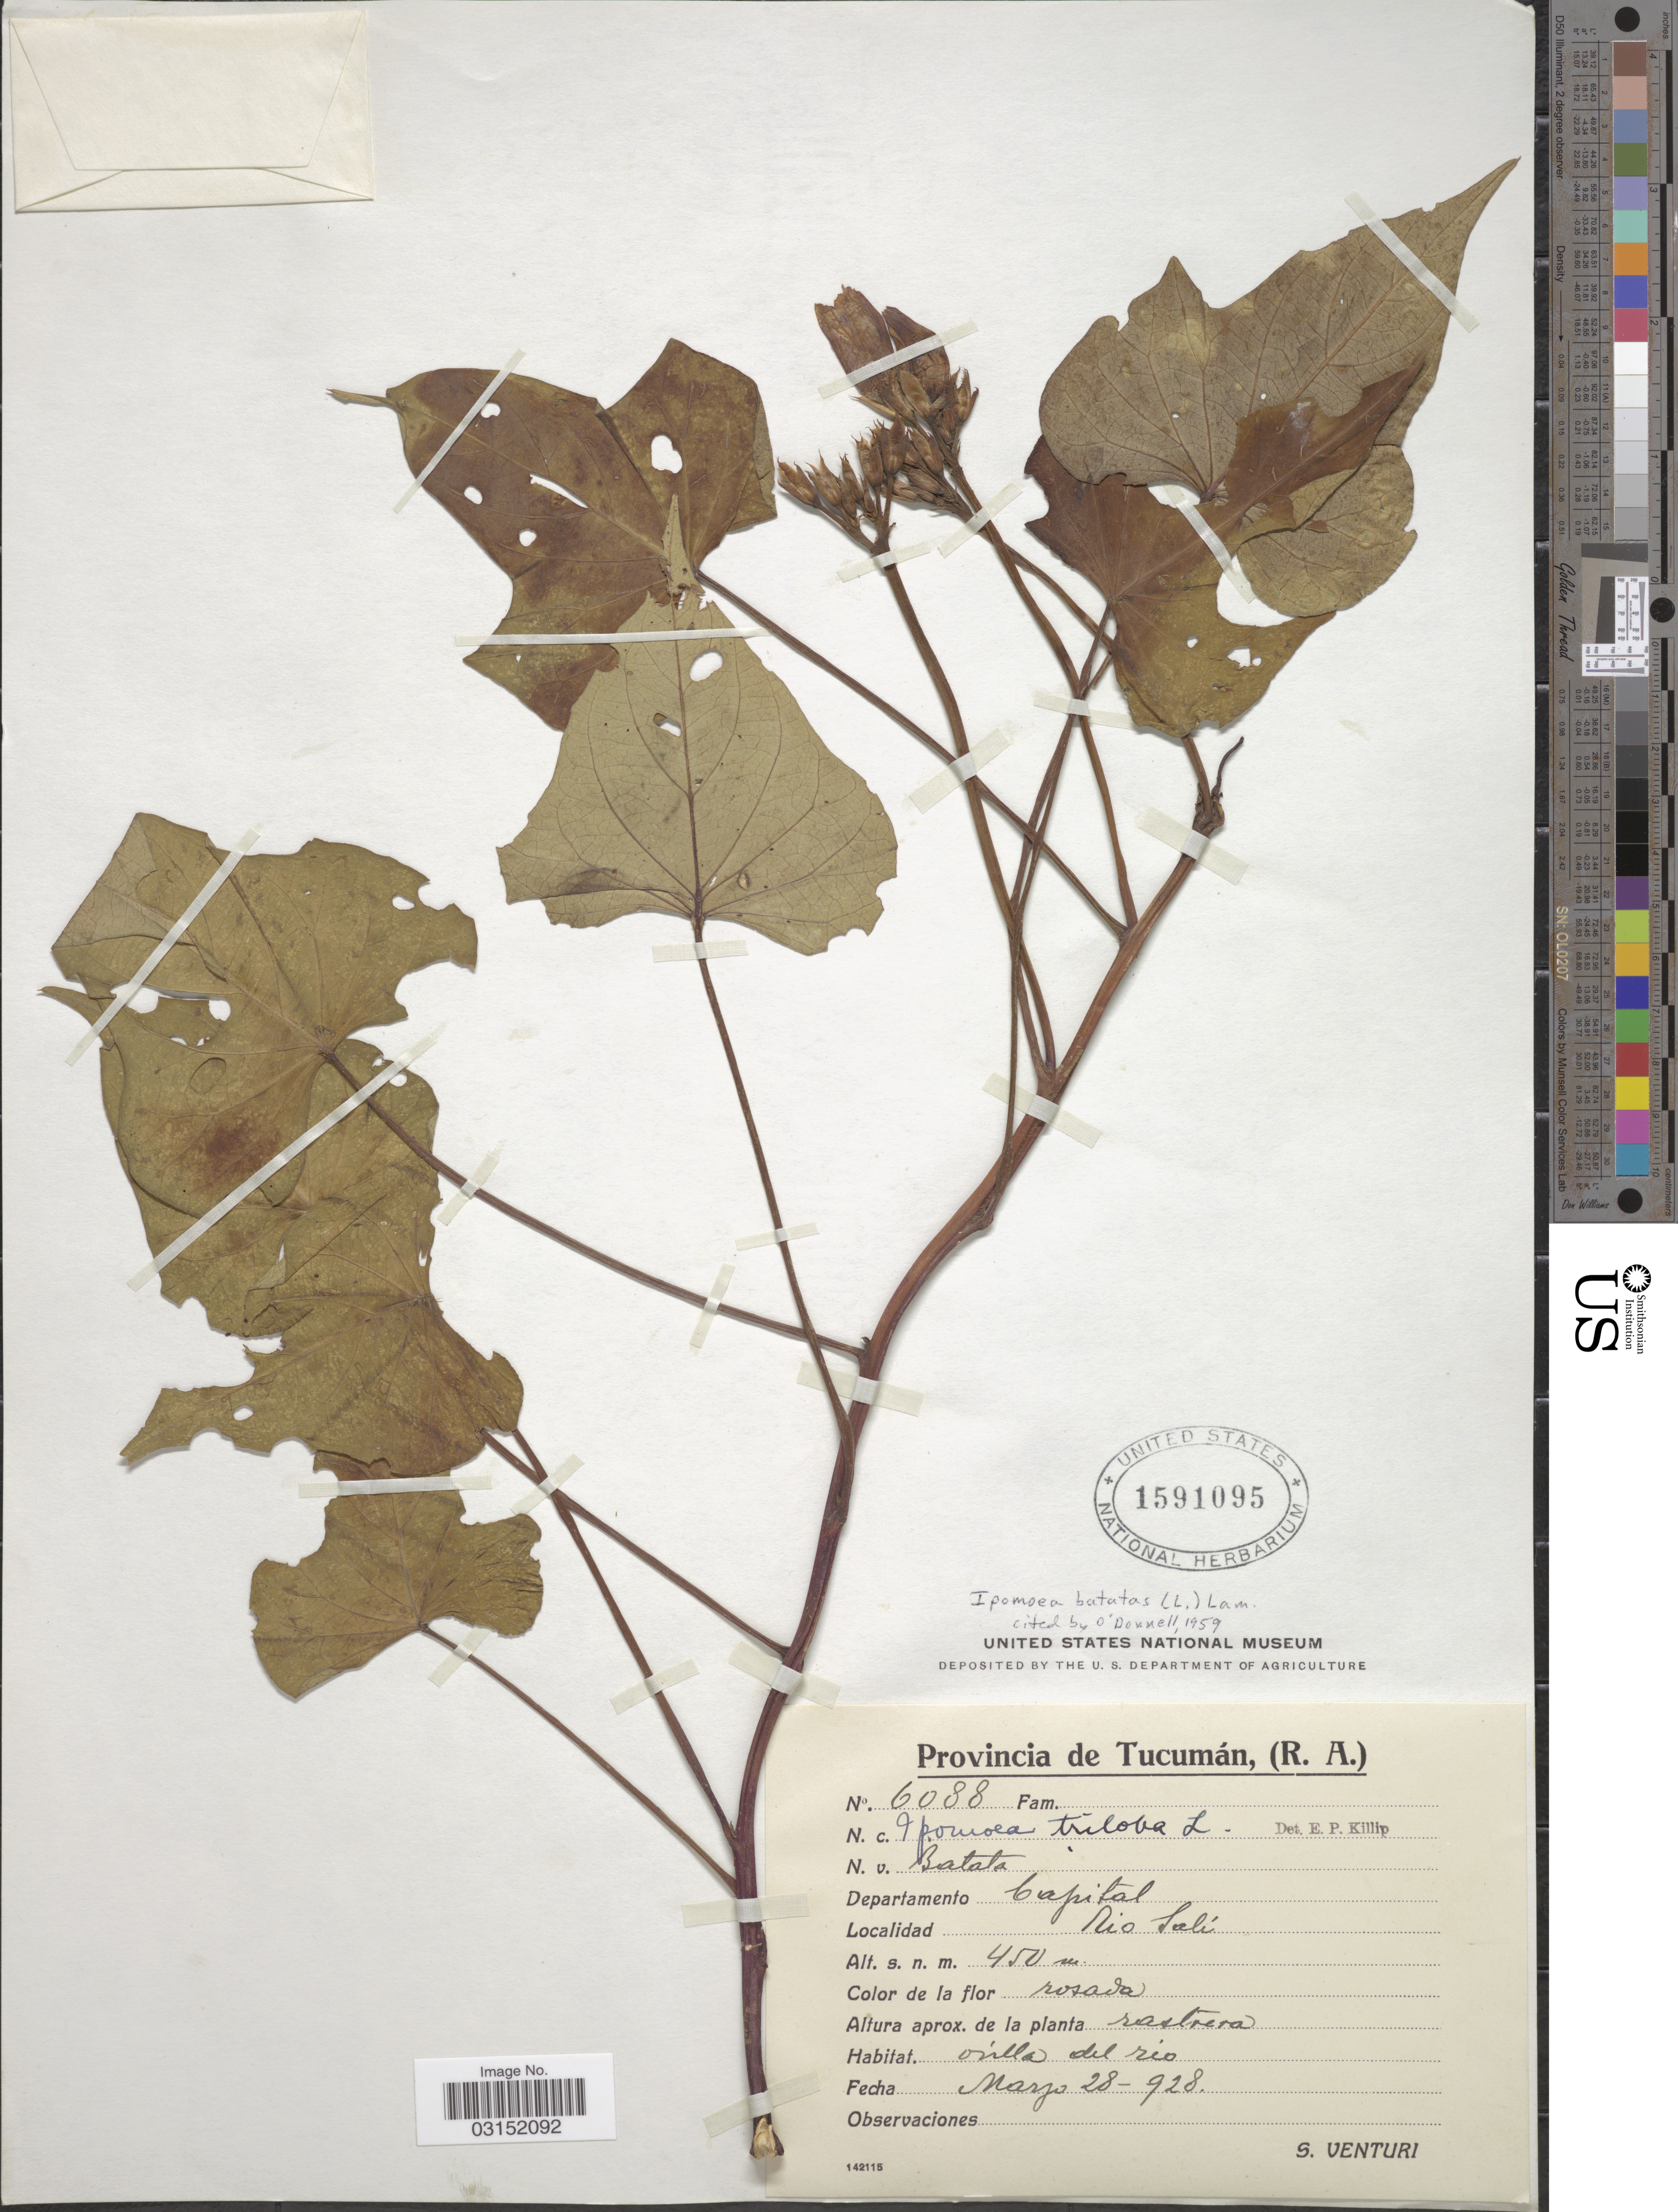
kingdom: Plantae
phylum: Tracheophyta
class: Magnoliopsida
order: Solanales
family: Convolvulaceae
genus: Ipomoea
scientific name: Ipomoea batatas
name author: (L.) Lam.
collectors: S. Venturi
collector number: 6088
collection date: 1928-03-28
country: Argentina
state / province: Tucuman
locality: Departamento Capital, Rio Sali.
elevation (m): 450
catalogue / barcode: US 1591095